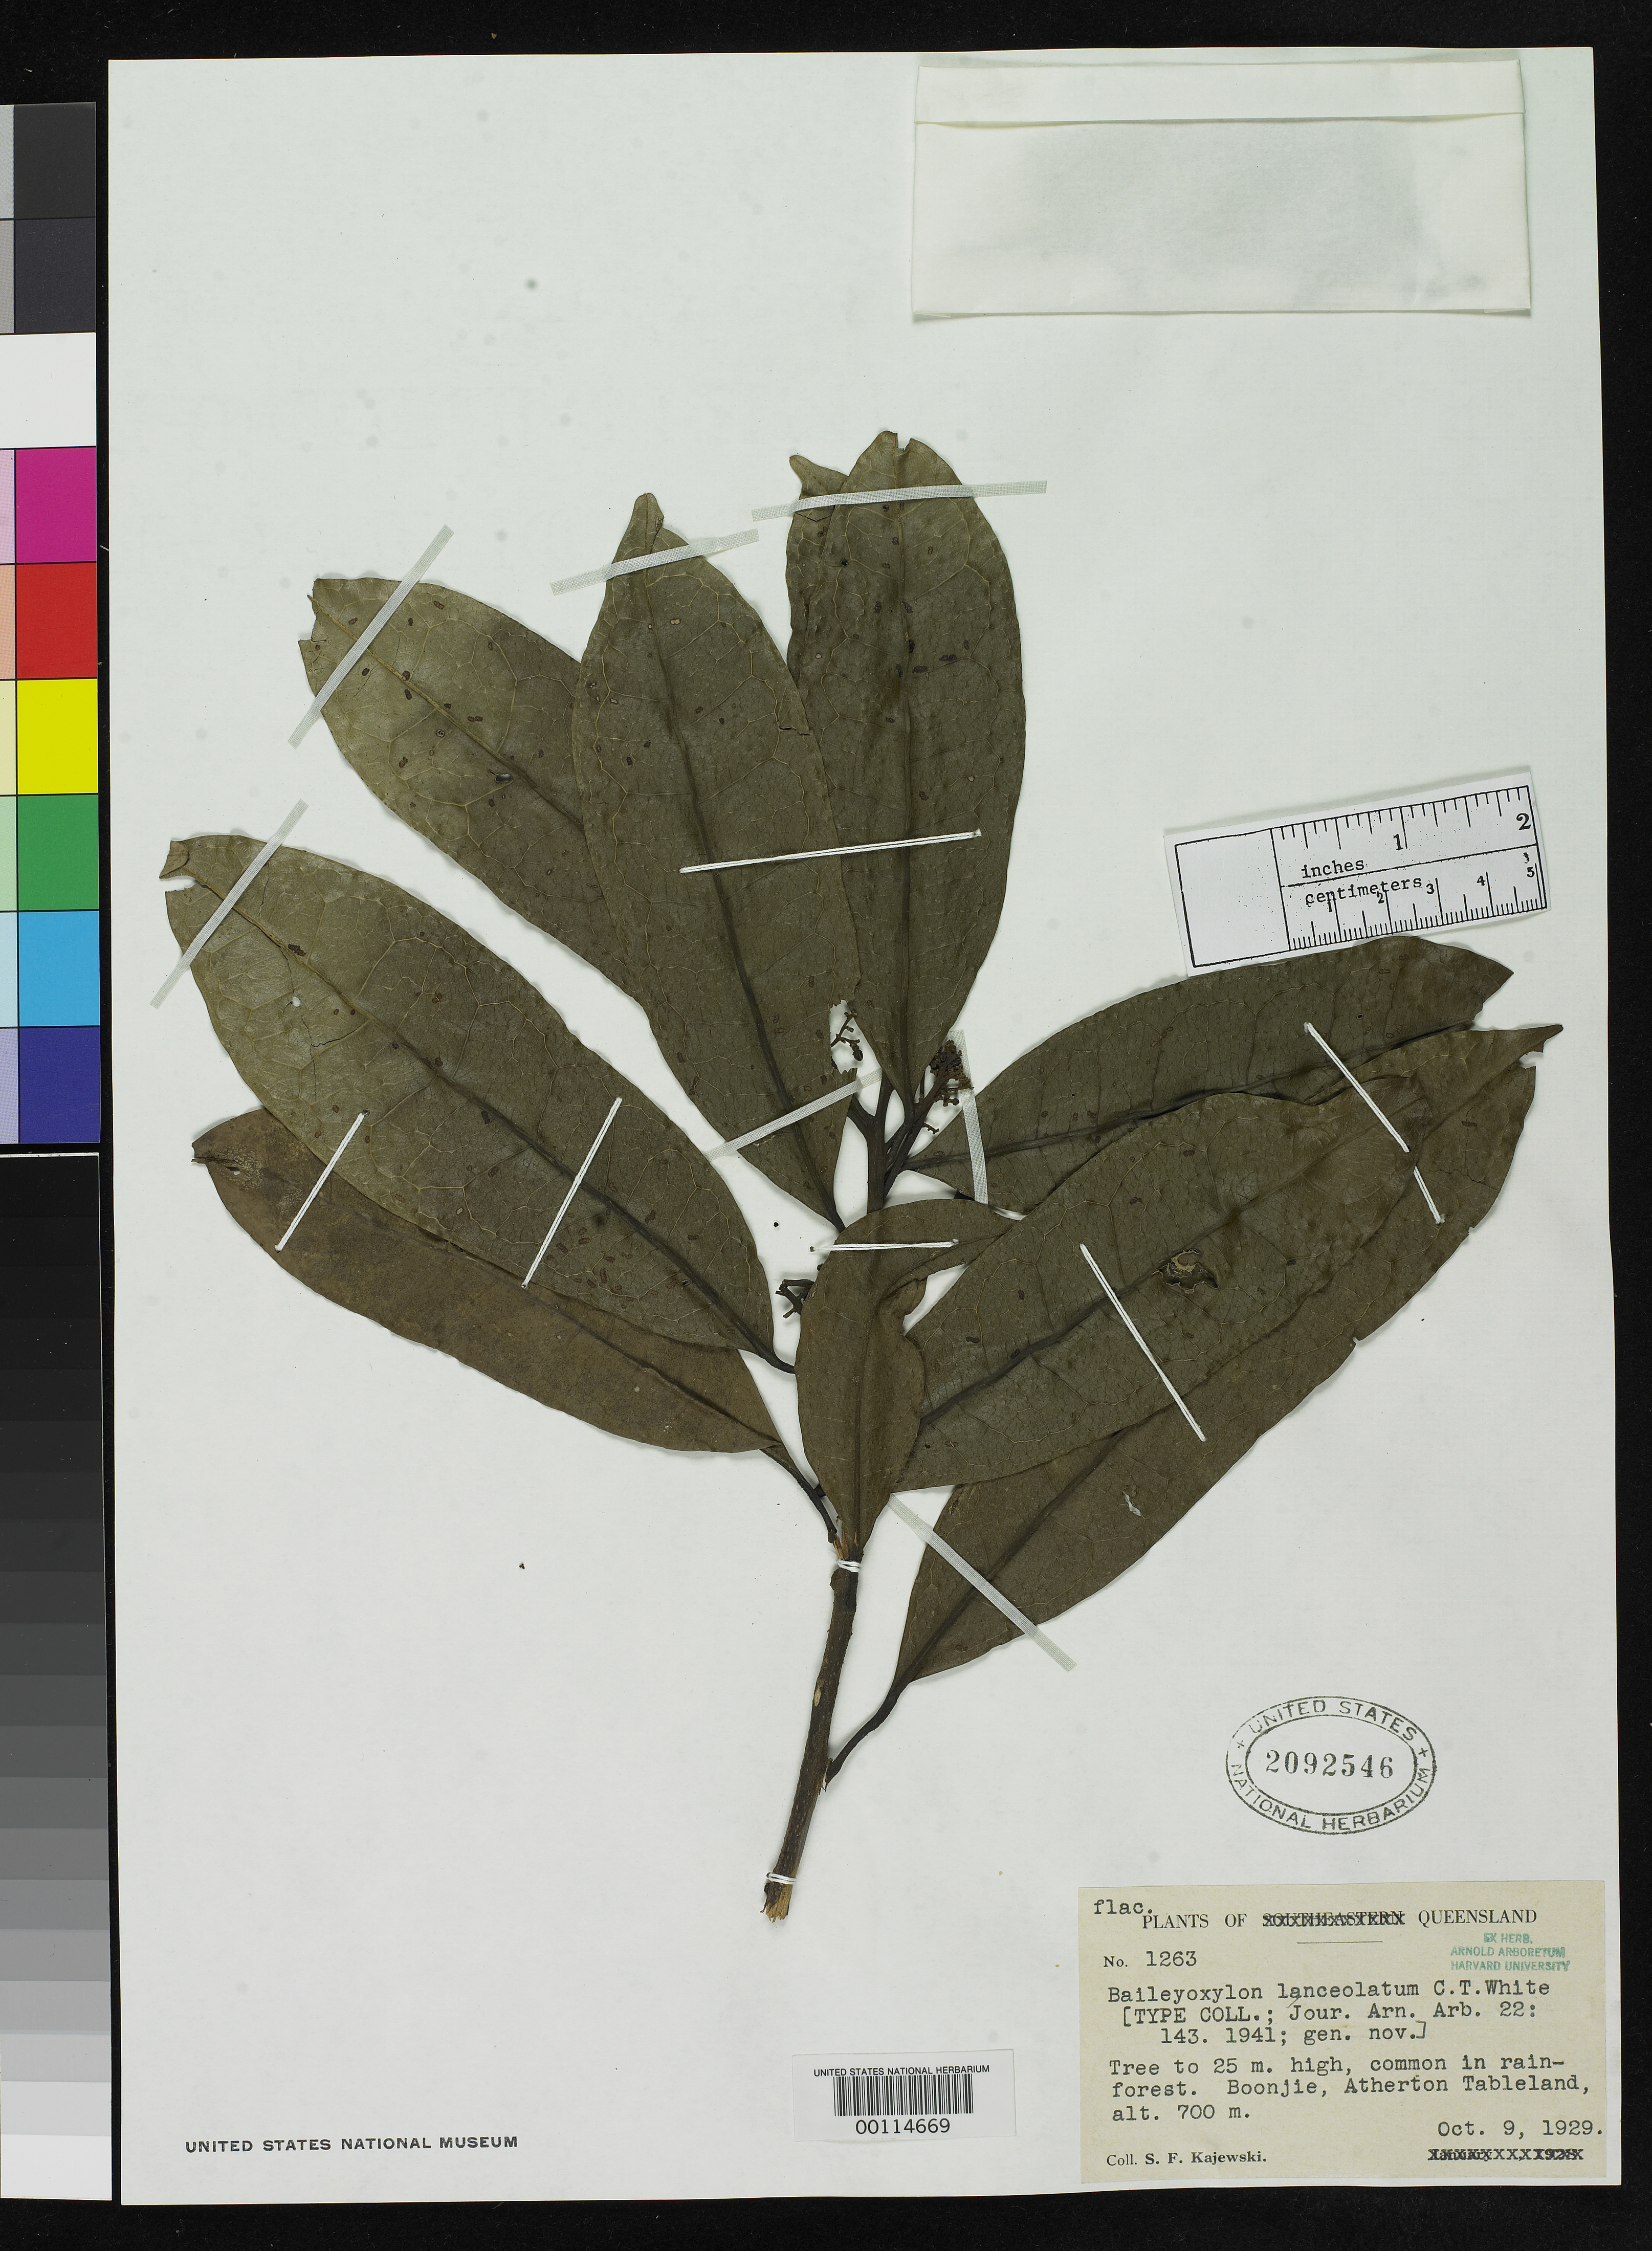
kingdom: Plantae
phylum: Tracheophyta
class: Magnoliopsida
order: Malpighiales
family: Achariaceae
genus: Baileyoxylon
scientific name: Baileyoxylon lanceolatum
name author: C.T. White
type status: Isotype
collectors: S. Kajewski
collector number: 1263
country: Australia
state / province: Queensland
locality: Atherton tableland, Boonjie.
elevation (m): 700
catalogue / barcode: US 2092546